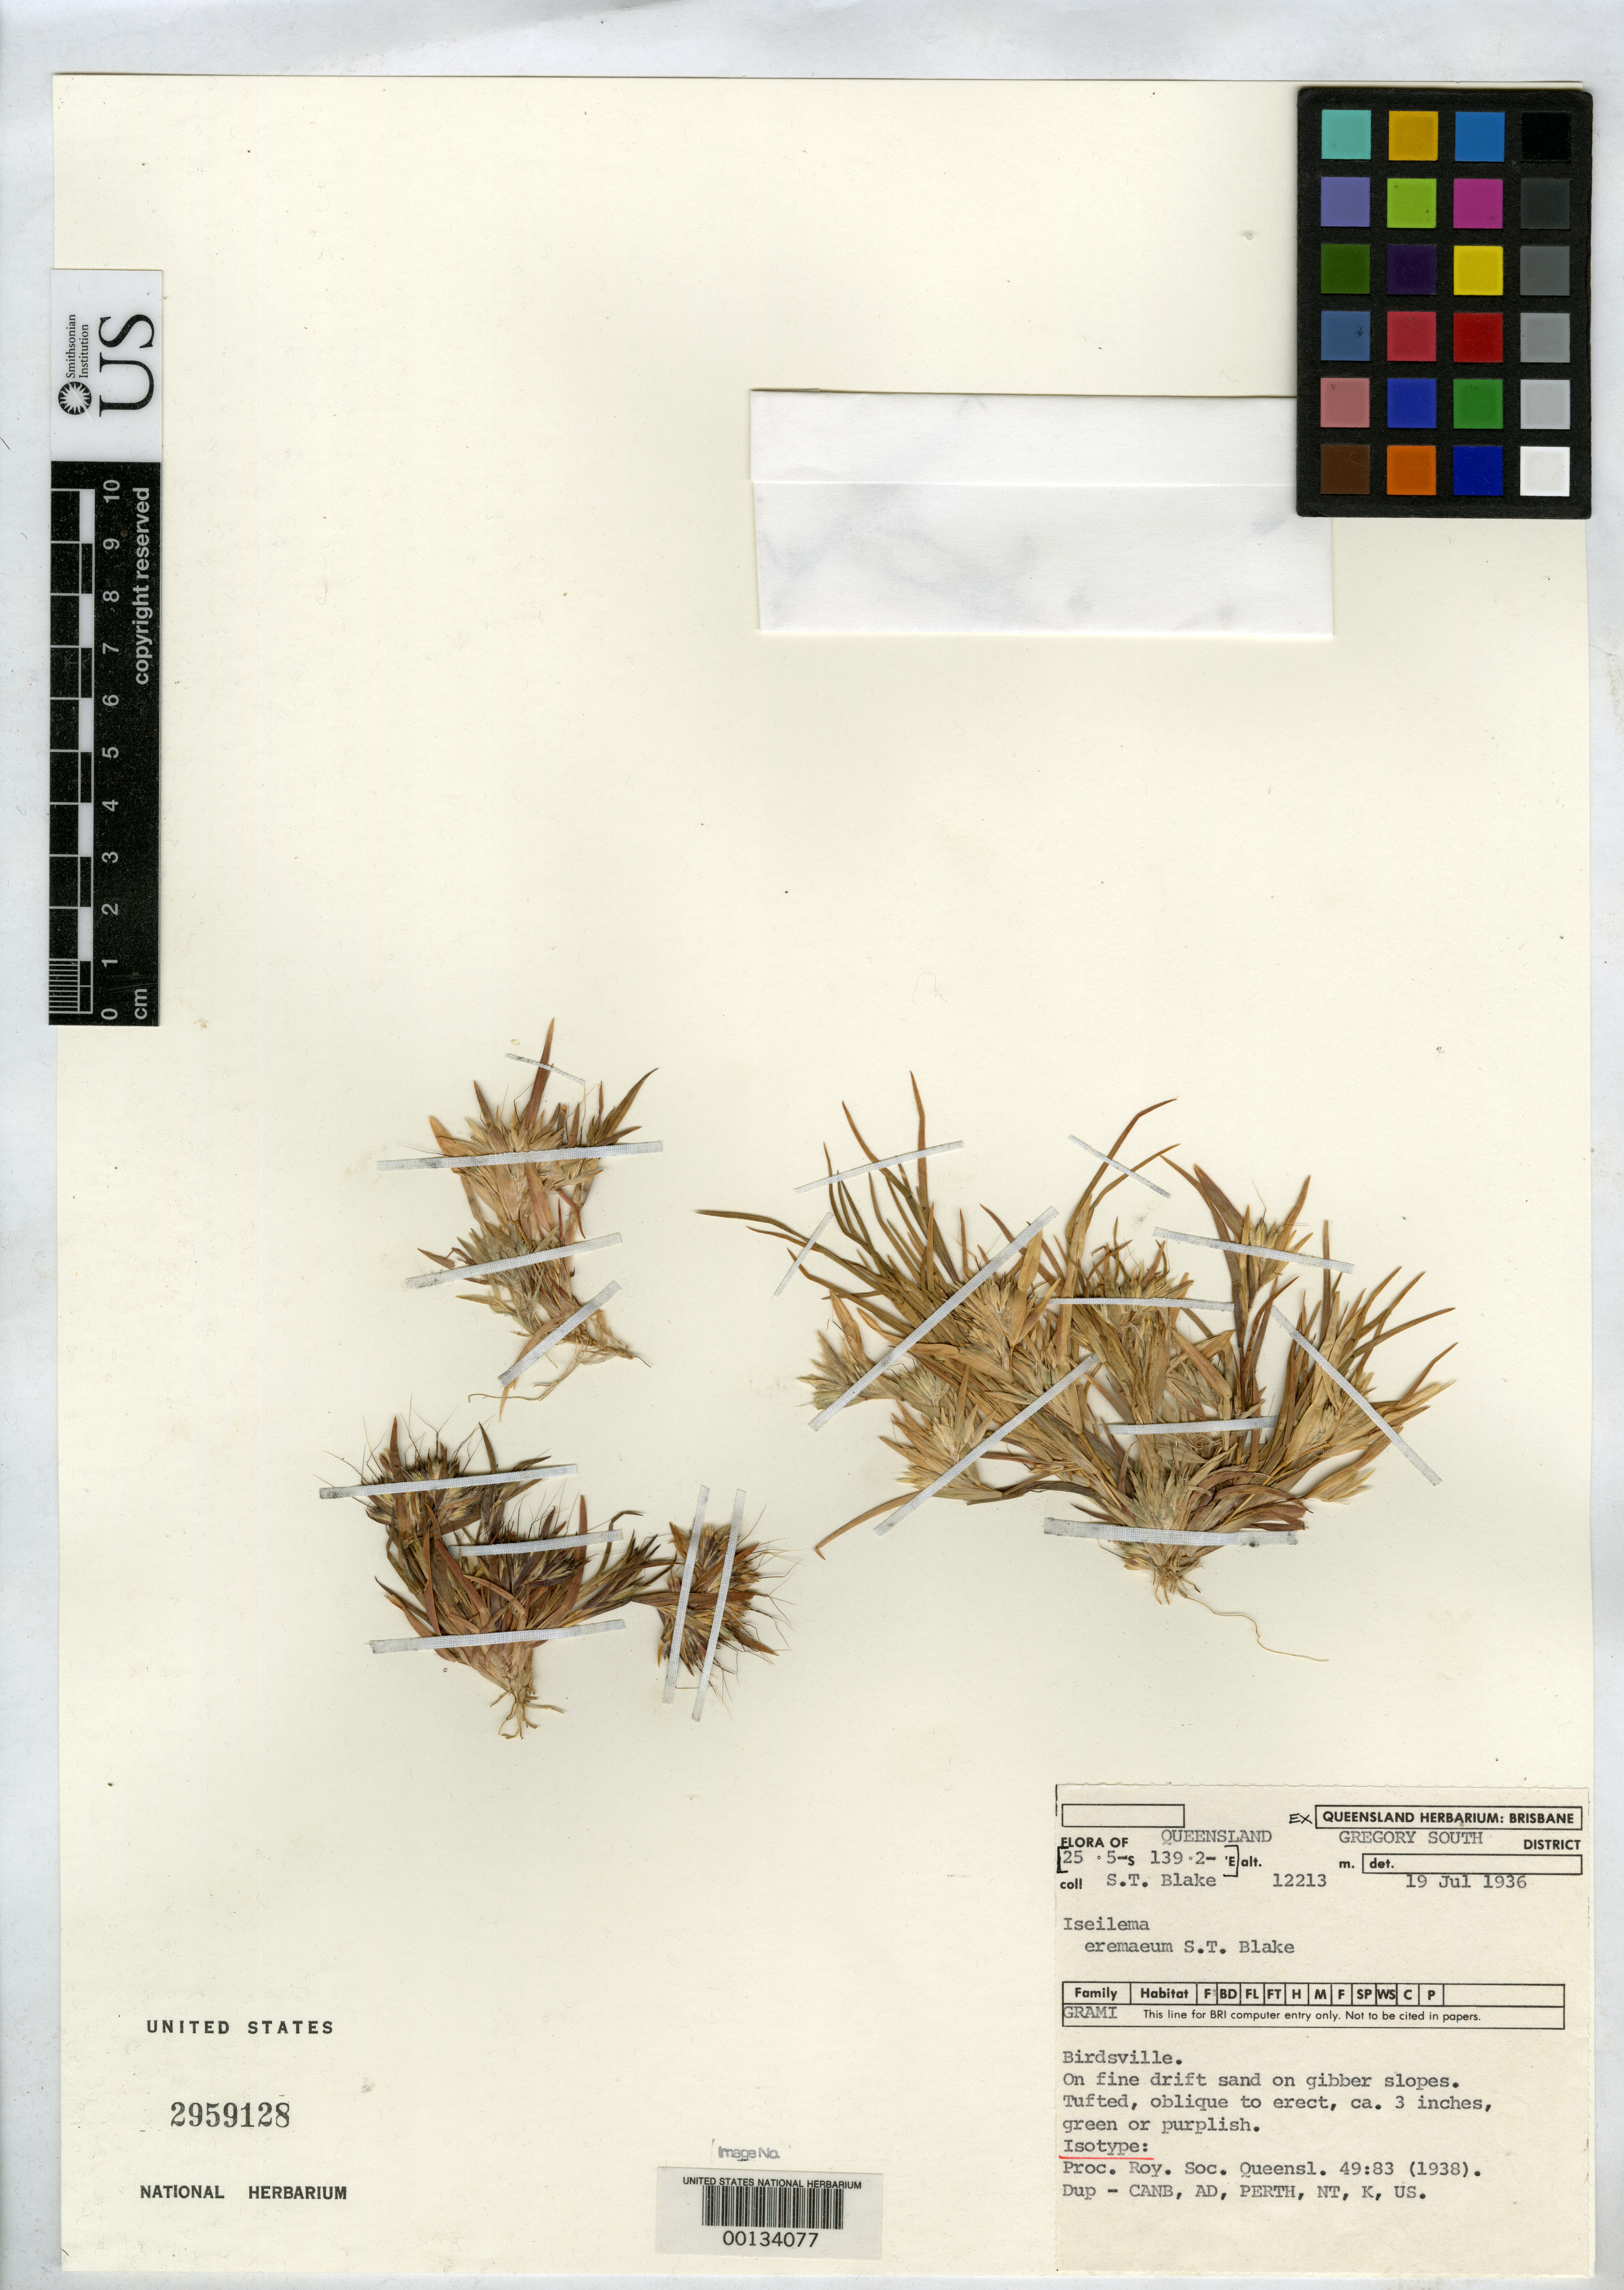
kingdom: Plantae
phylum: Tracheophyta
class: Liliopsida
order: Poales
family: Poaceae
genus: Iseilema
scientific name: Iseilema eremaeum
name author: S.T. Blake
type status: Isotype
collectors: S. T. Blake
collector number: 12213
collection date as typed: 19 Jul 1936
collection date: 1936-07-19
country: Australia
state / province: Queensland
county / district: Gregory South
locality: Birdville.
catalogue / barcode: US 2959128